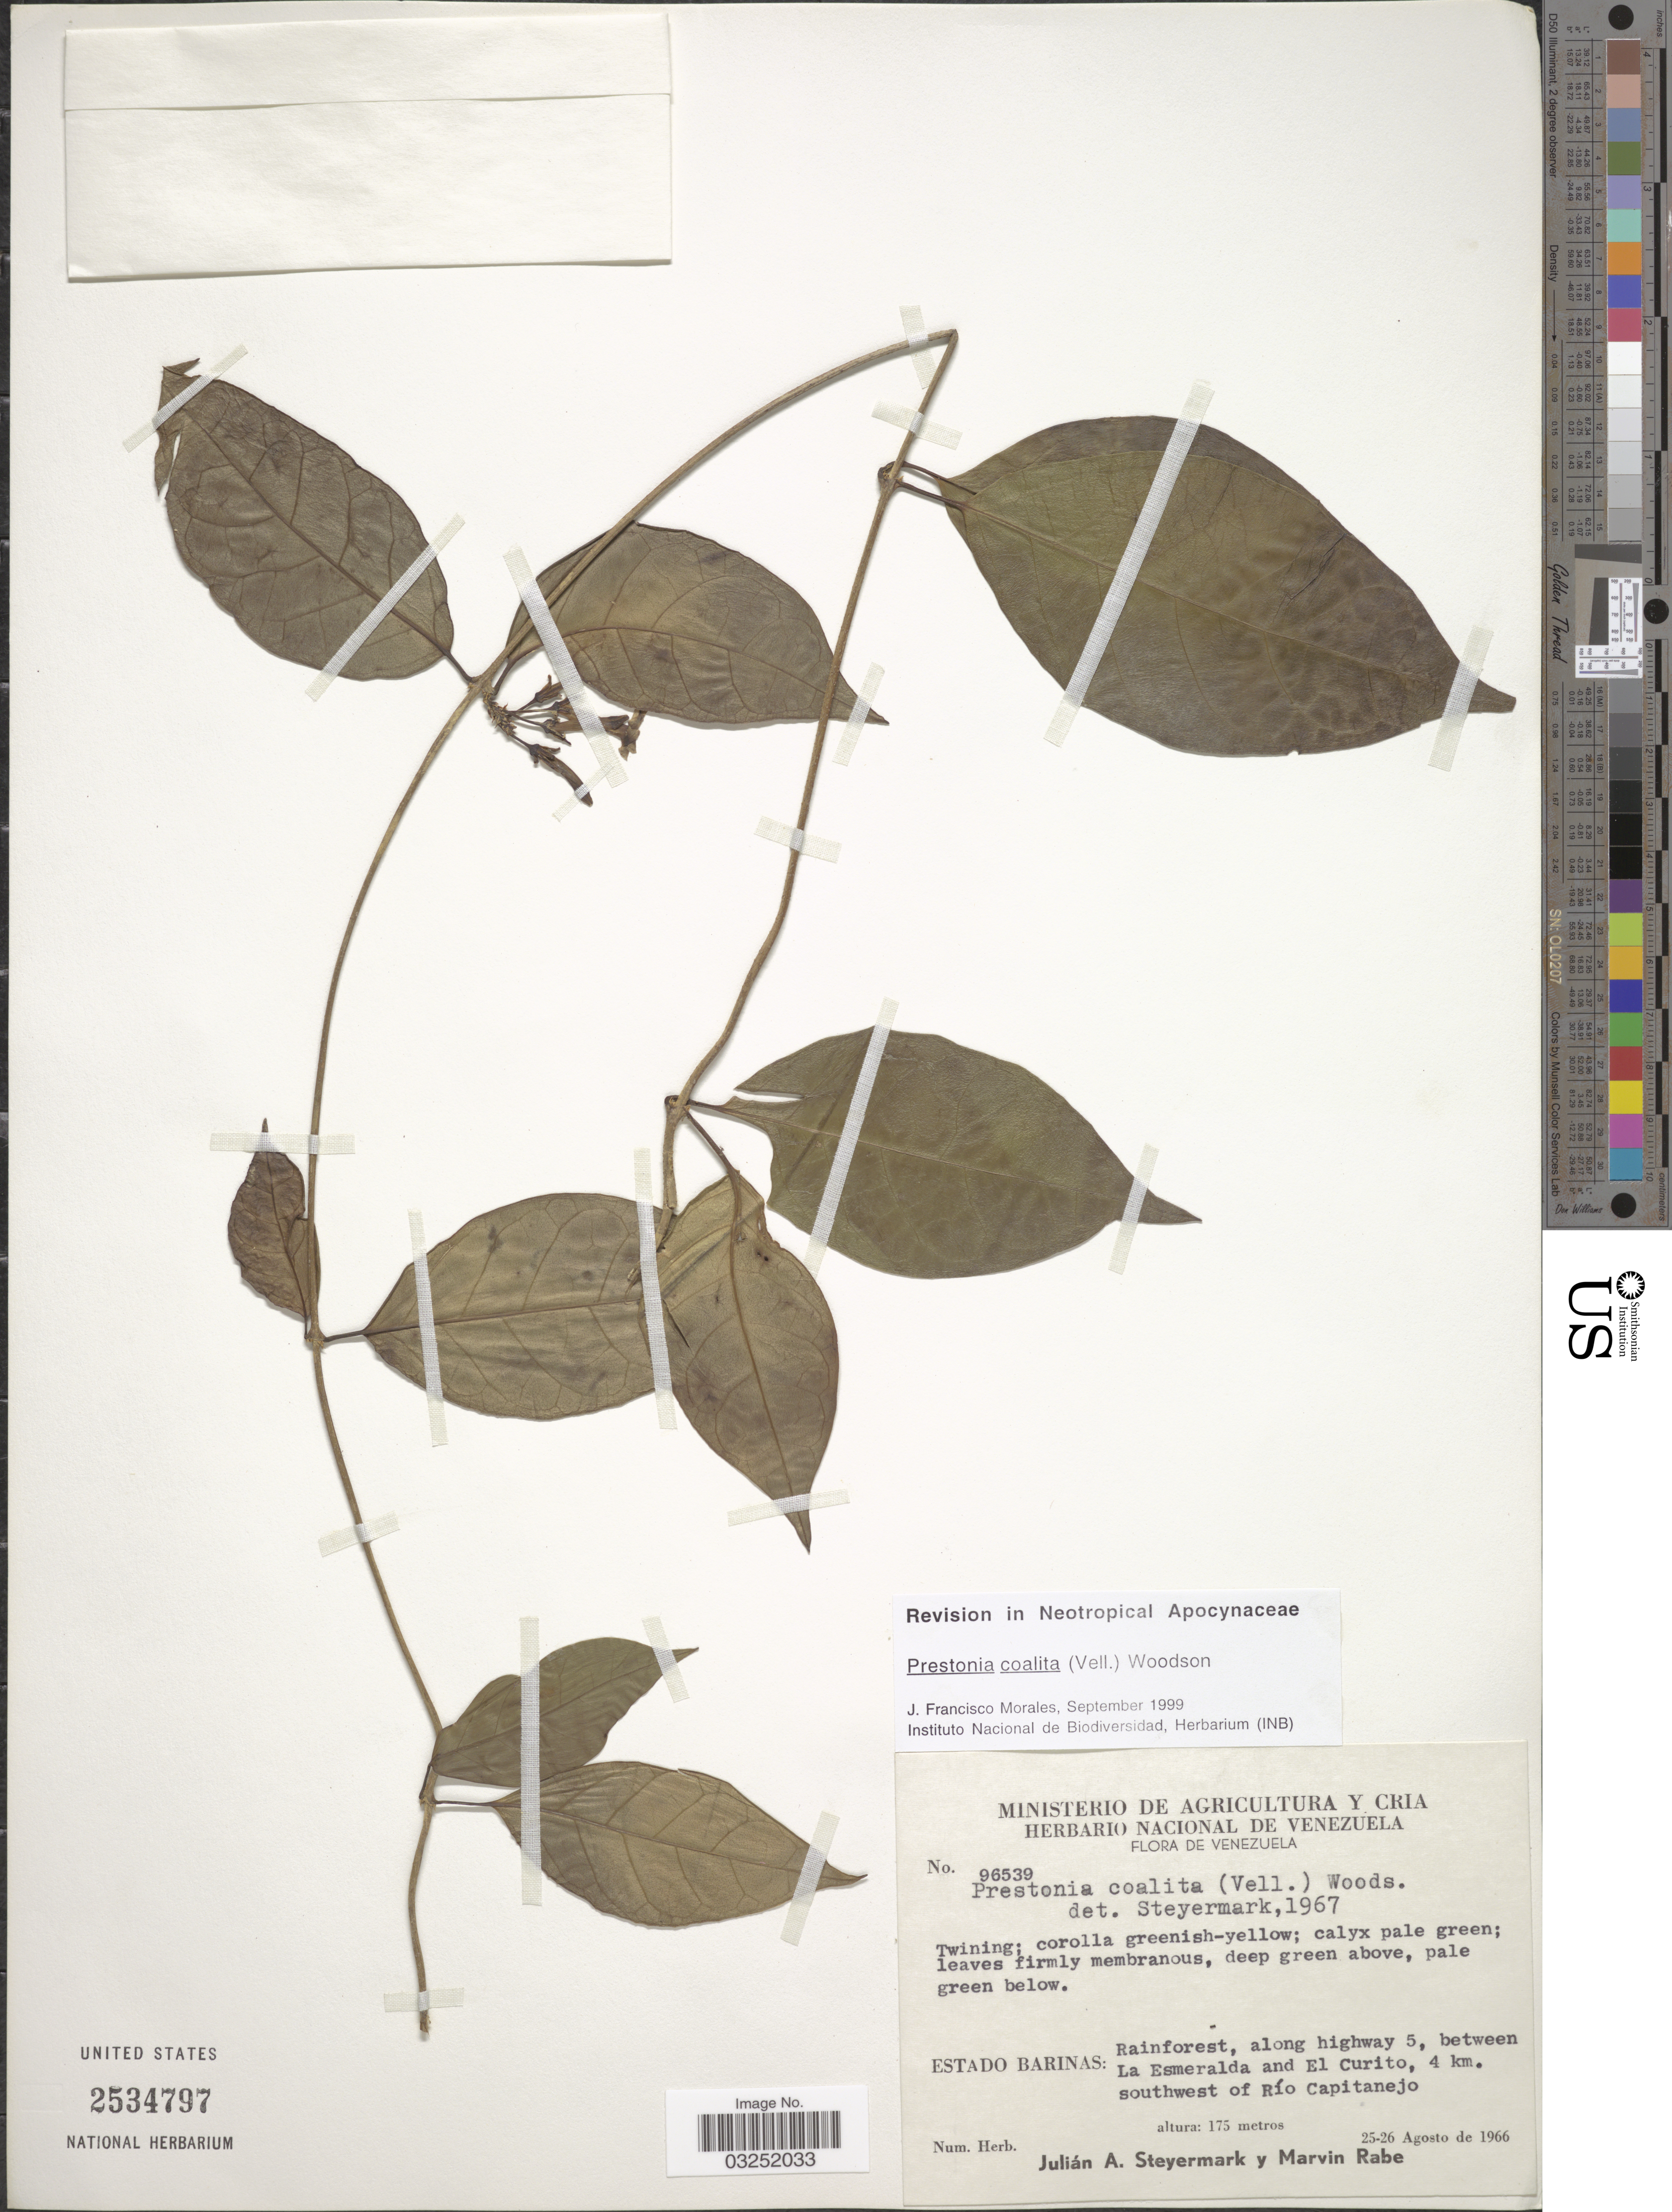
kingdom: Plantae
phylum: Tracheophyta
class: Magnoliopsida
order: Gentianales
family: Apocynaceae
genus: Prestonia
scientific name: Prestonia coalita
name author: (Vell.) Woodson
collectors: J. Steyermark & M. Rabe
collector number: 96539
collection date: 1966-08-25/1966-08-26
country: Venezuela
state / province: Barinas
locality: Rainforest, along highway 5, between La Esmeralda and El Curito, 4 km. southwest of Río Capitanejo.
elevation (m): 175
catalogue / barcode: US 2534797